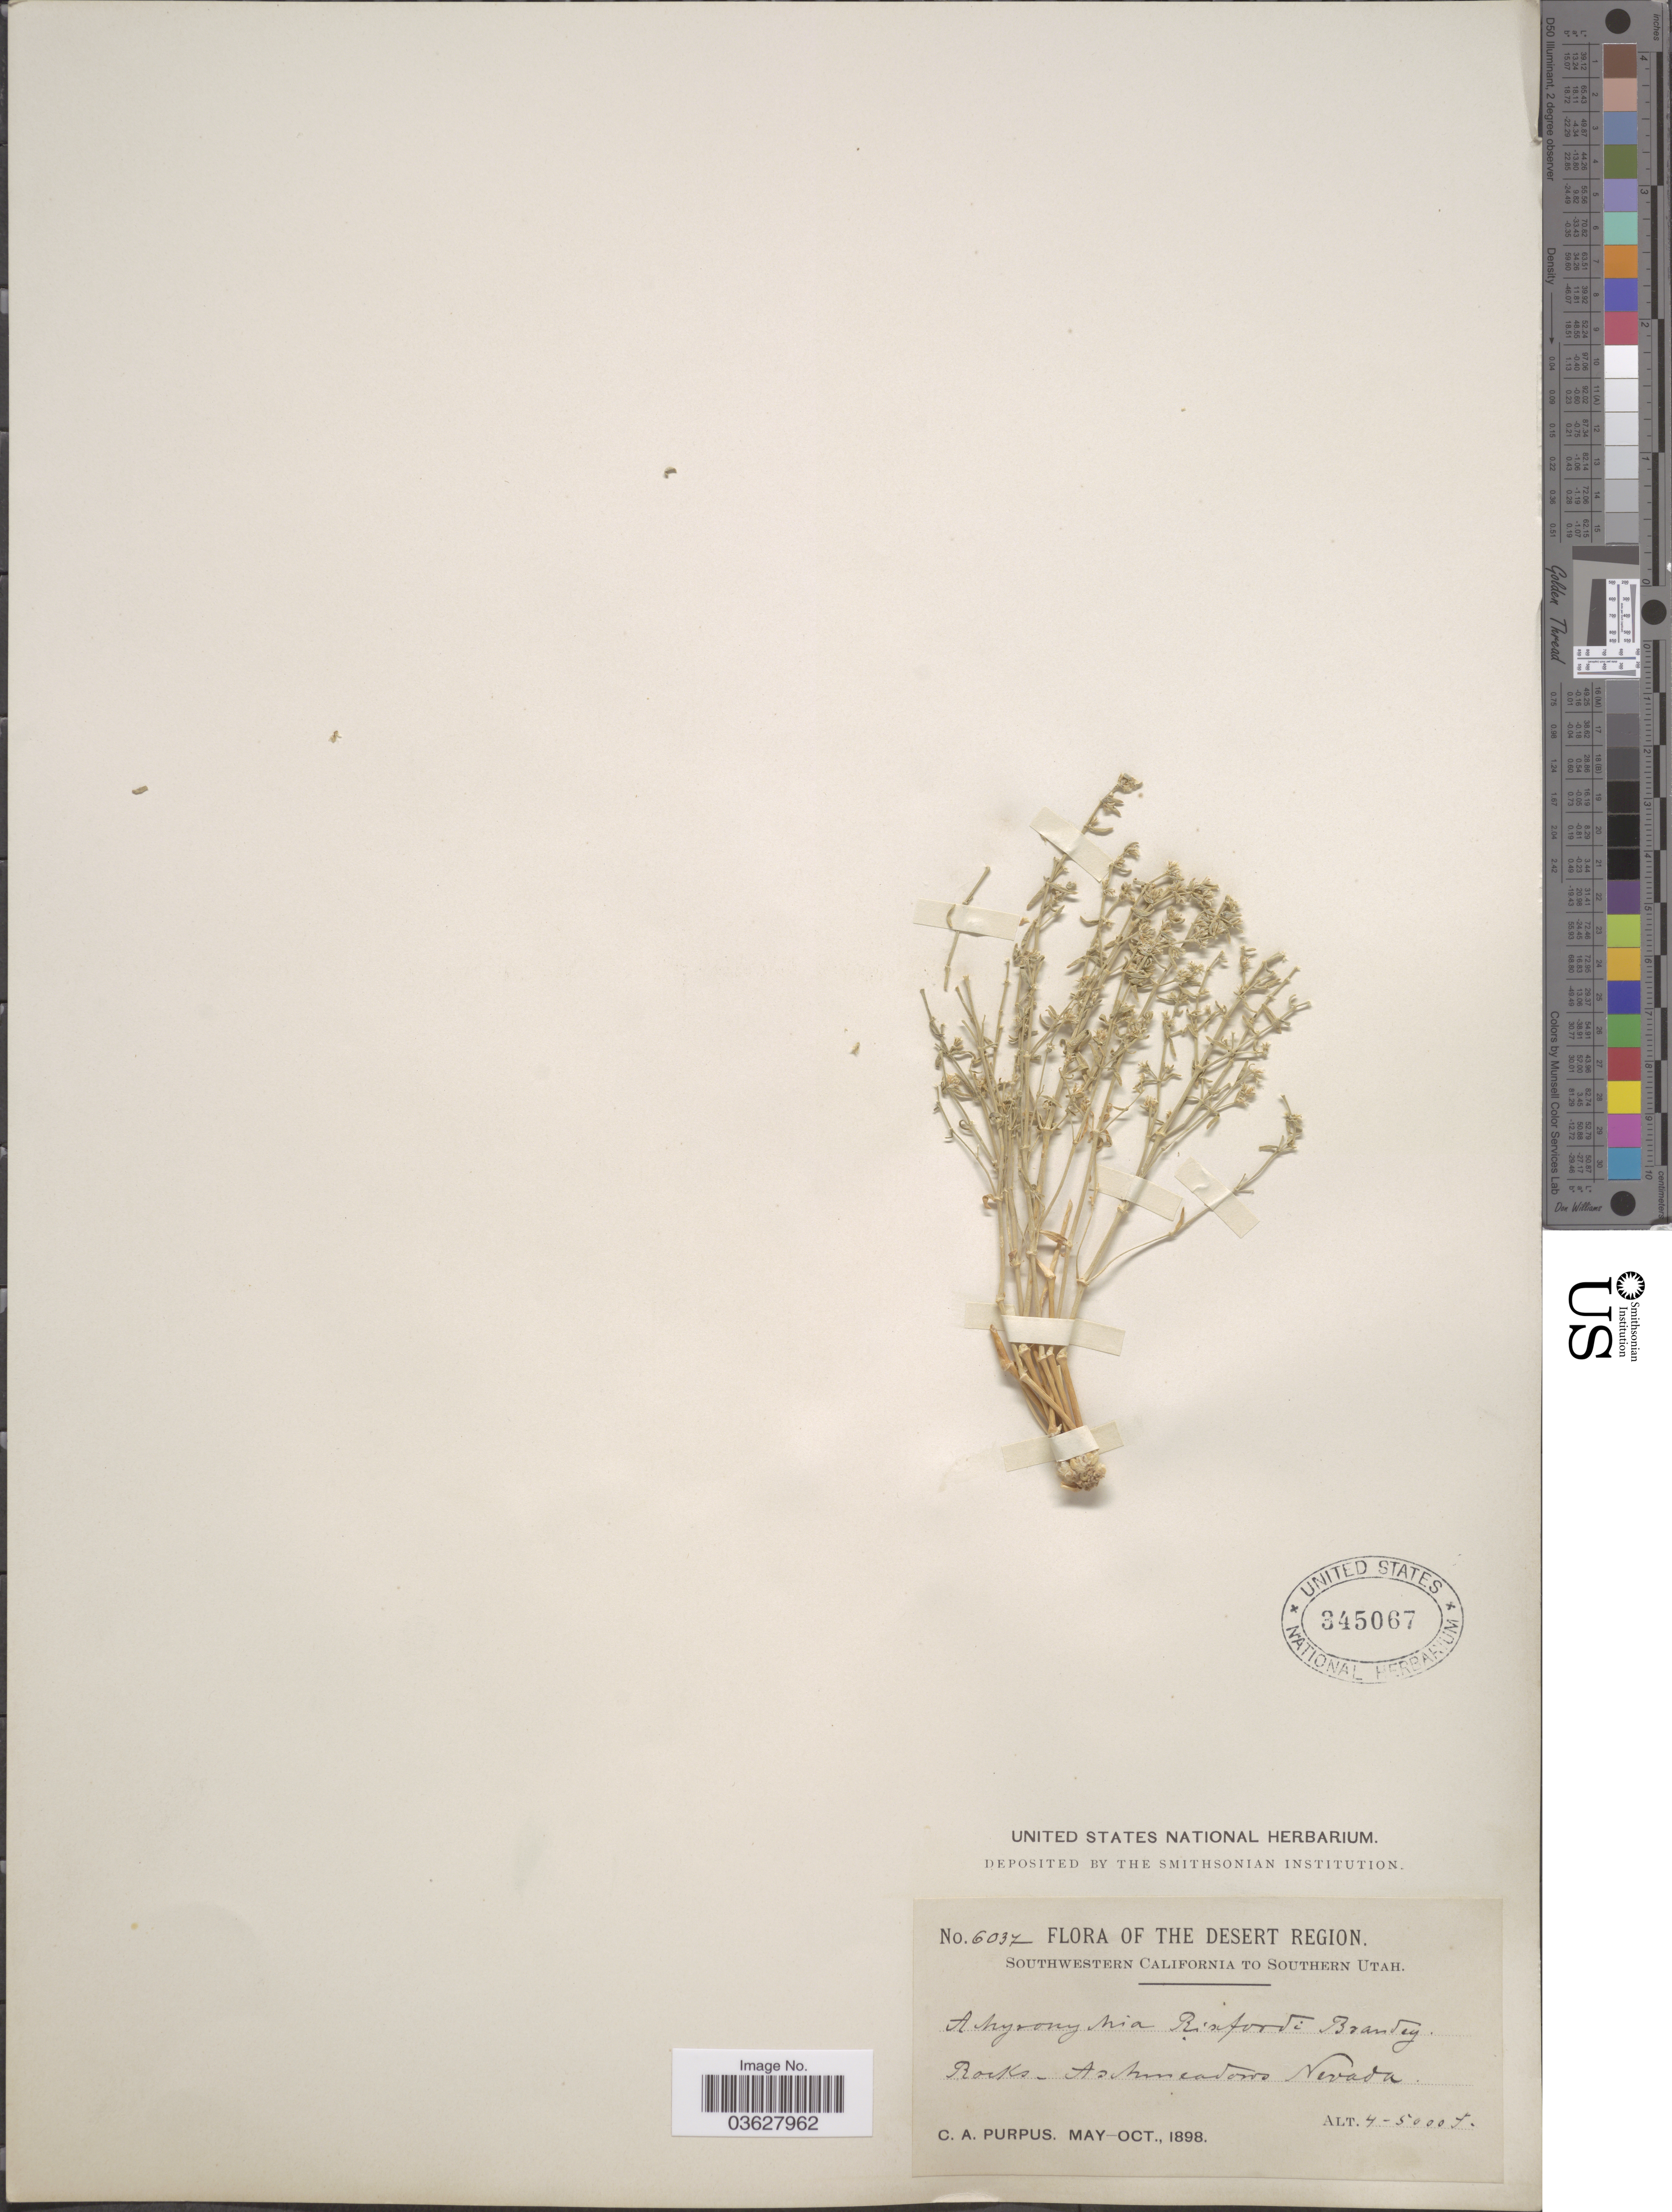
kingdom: Plantae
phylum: Tracheophyta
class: Magnoliopsida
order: Caryophyllales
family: Caryophyllaceae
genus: Achyronychia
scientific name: Achyronychia rixfordii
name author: Brandegee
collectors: C. A. Purpus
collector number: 6037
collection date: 1898-05/1898-10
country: United States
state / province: Nevada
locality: The Desert Region. Rocks-Ashmeadows.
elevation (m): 1219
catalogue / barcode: US 345067